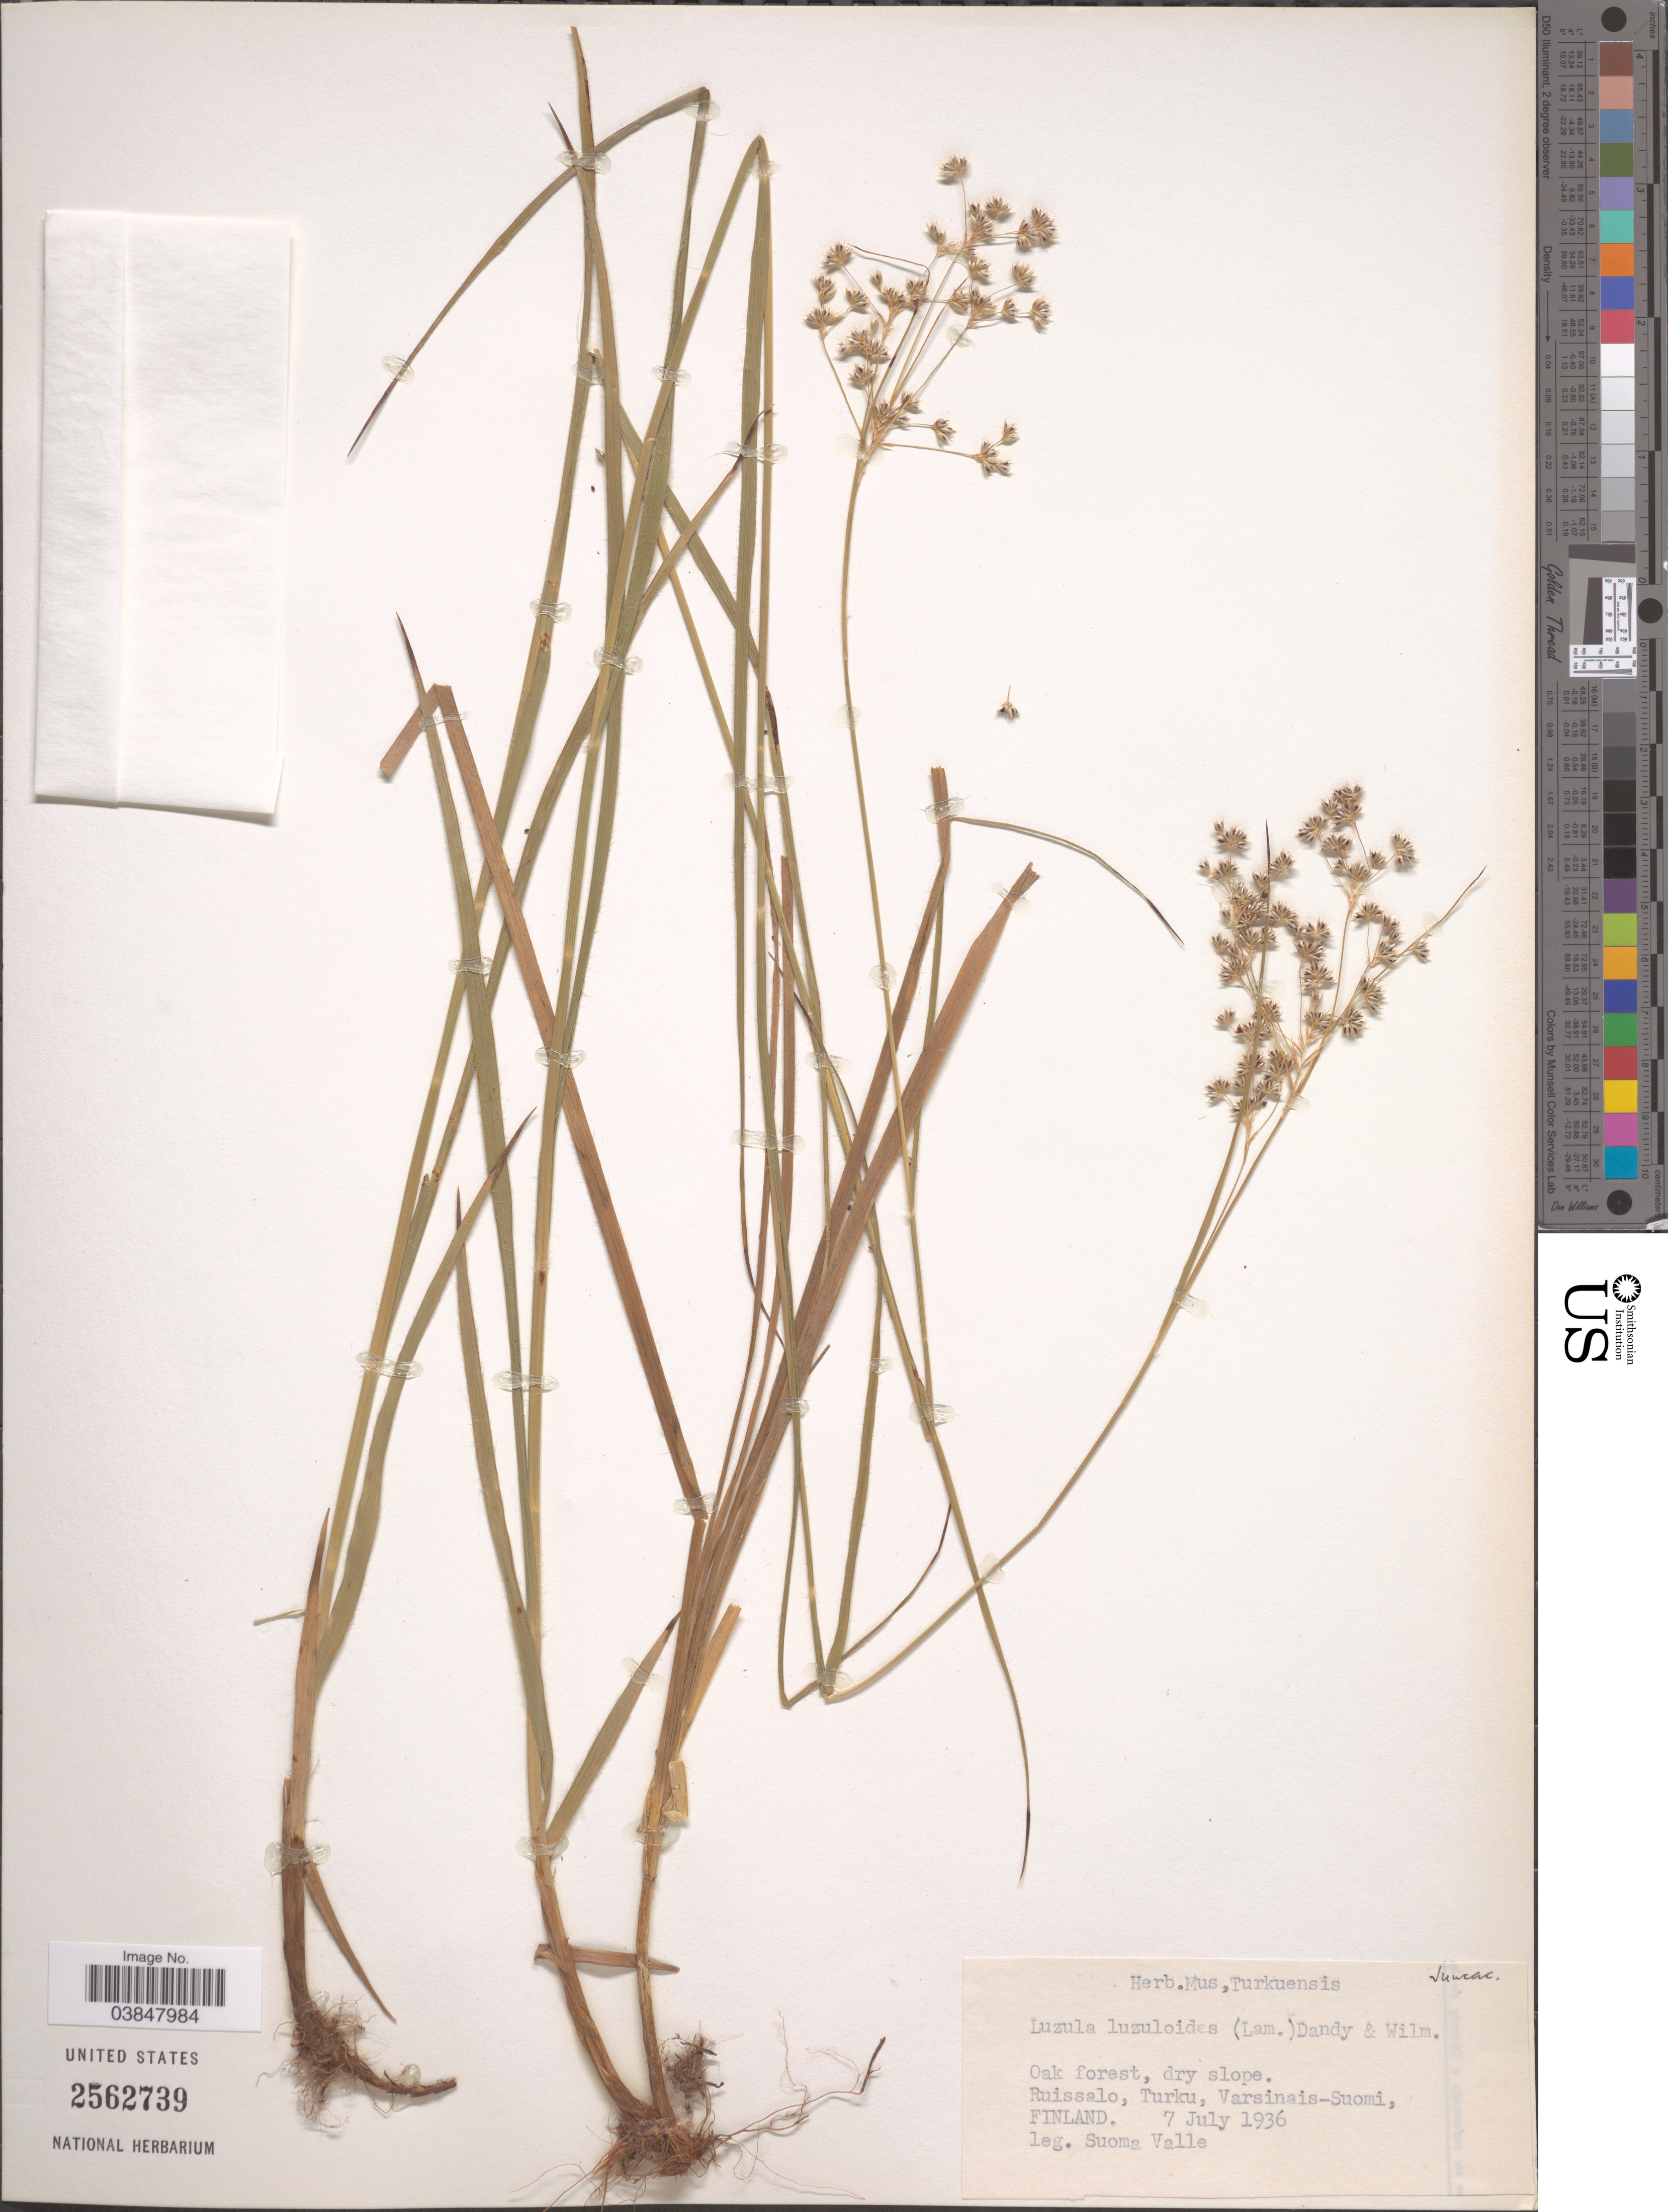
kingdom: Plantae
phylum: Tracheophyta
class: Liliopsida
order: Poales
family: Juncaceae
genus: Luzula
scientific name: Luzula luzuloides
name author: (Lam.) Dandy & Wilmott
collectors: S. Valle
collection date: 1936-07-07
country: Finland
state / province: Varsinais-Suomi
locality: Ruissalo, Turku.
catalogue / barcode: US 2562739